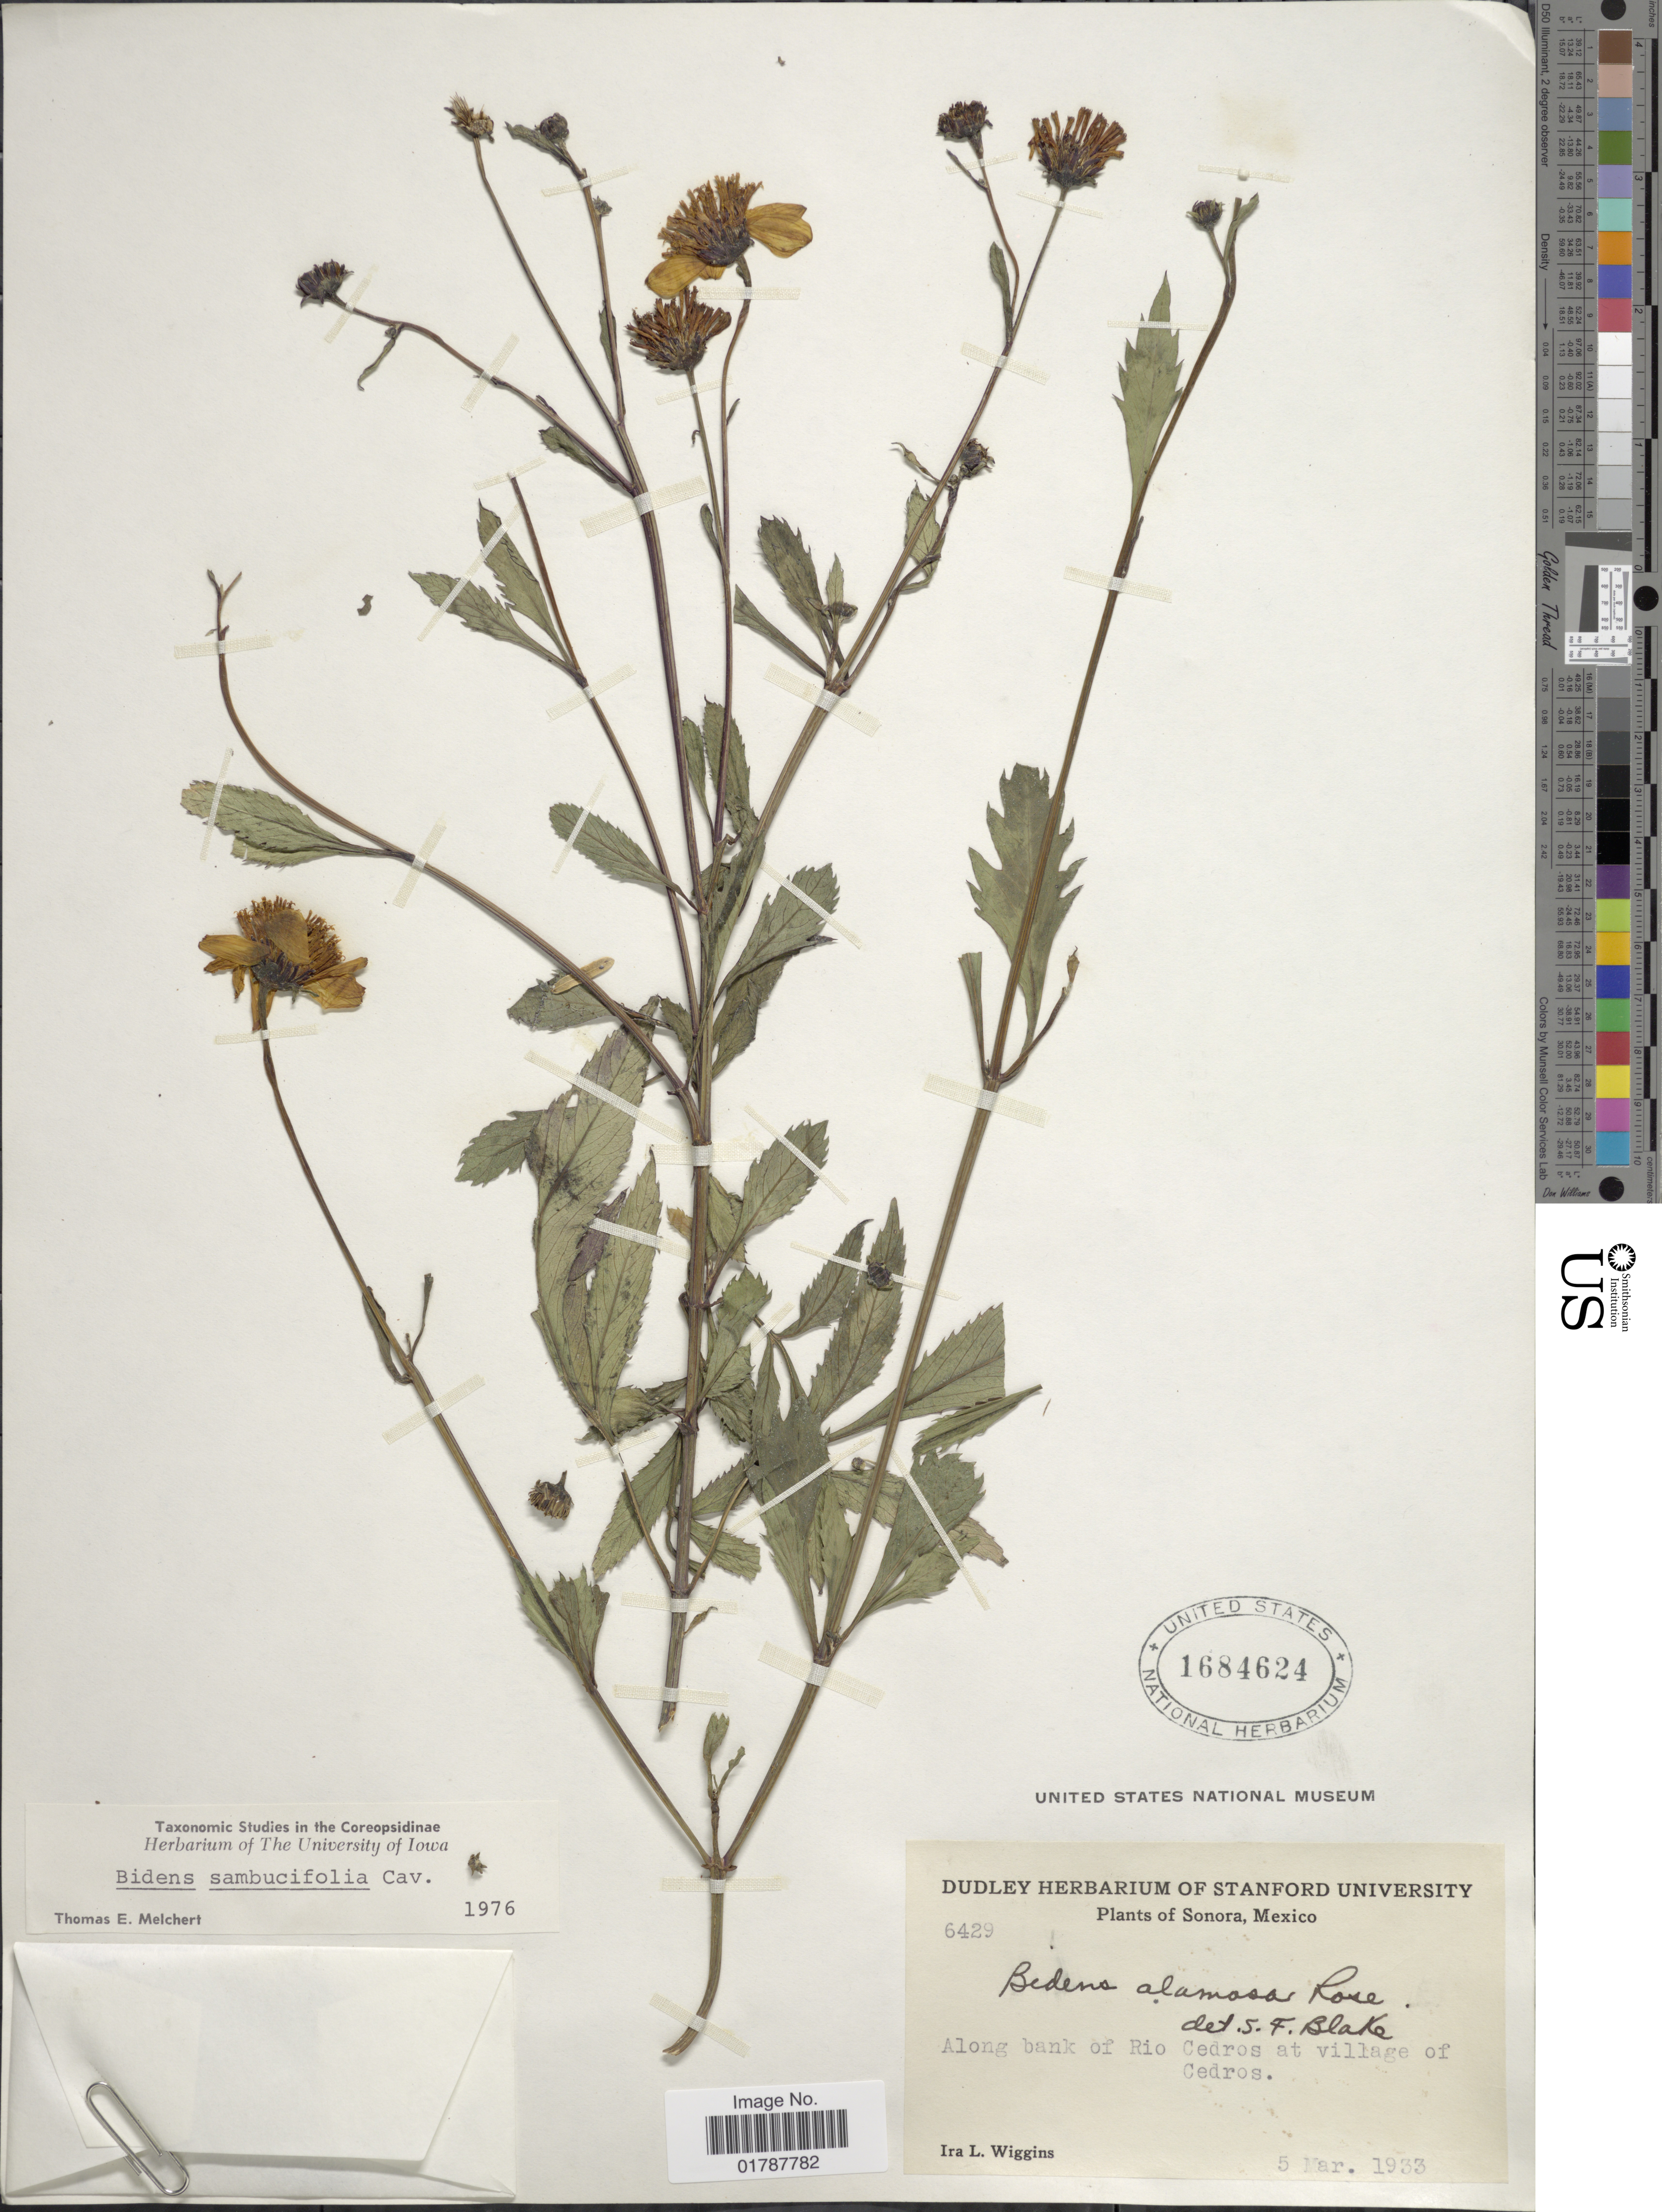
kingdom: Plantae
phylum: Tracheophyta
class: Magnoliopsida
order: Asterales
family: Asteraceae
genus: Bidens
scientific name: Bidens sambucifolia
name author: Cav.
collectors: I. L. Wiggins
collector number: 6429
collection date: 1933-03-05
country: Mexico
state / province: Sonora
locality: Along bank of Rio Cedros at village of Cedros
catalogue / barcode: US 1684624